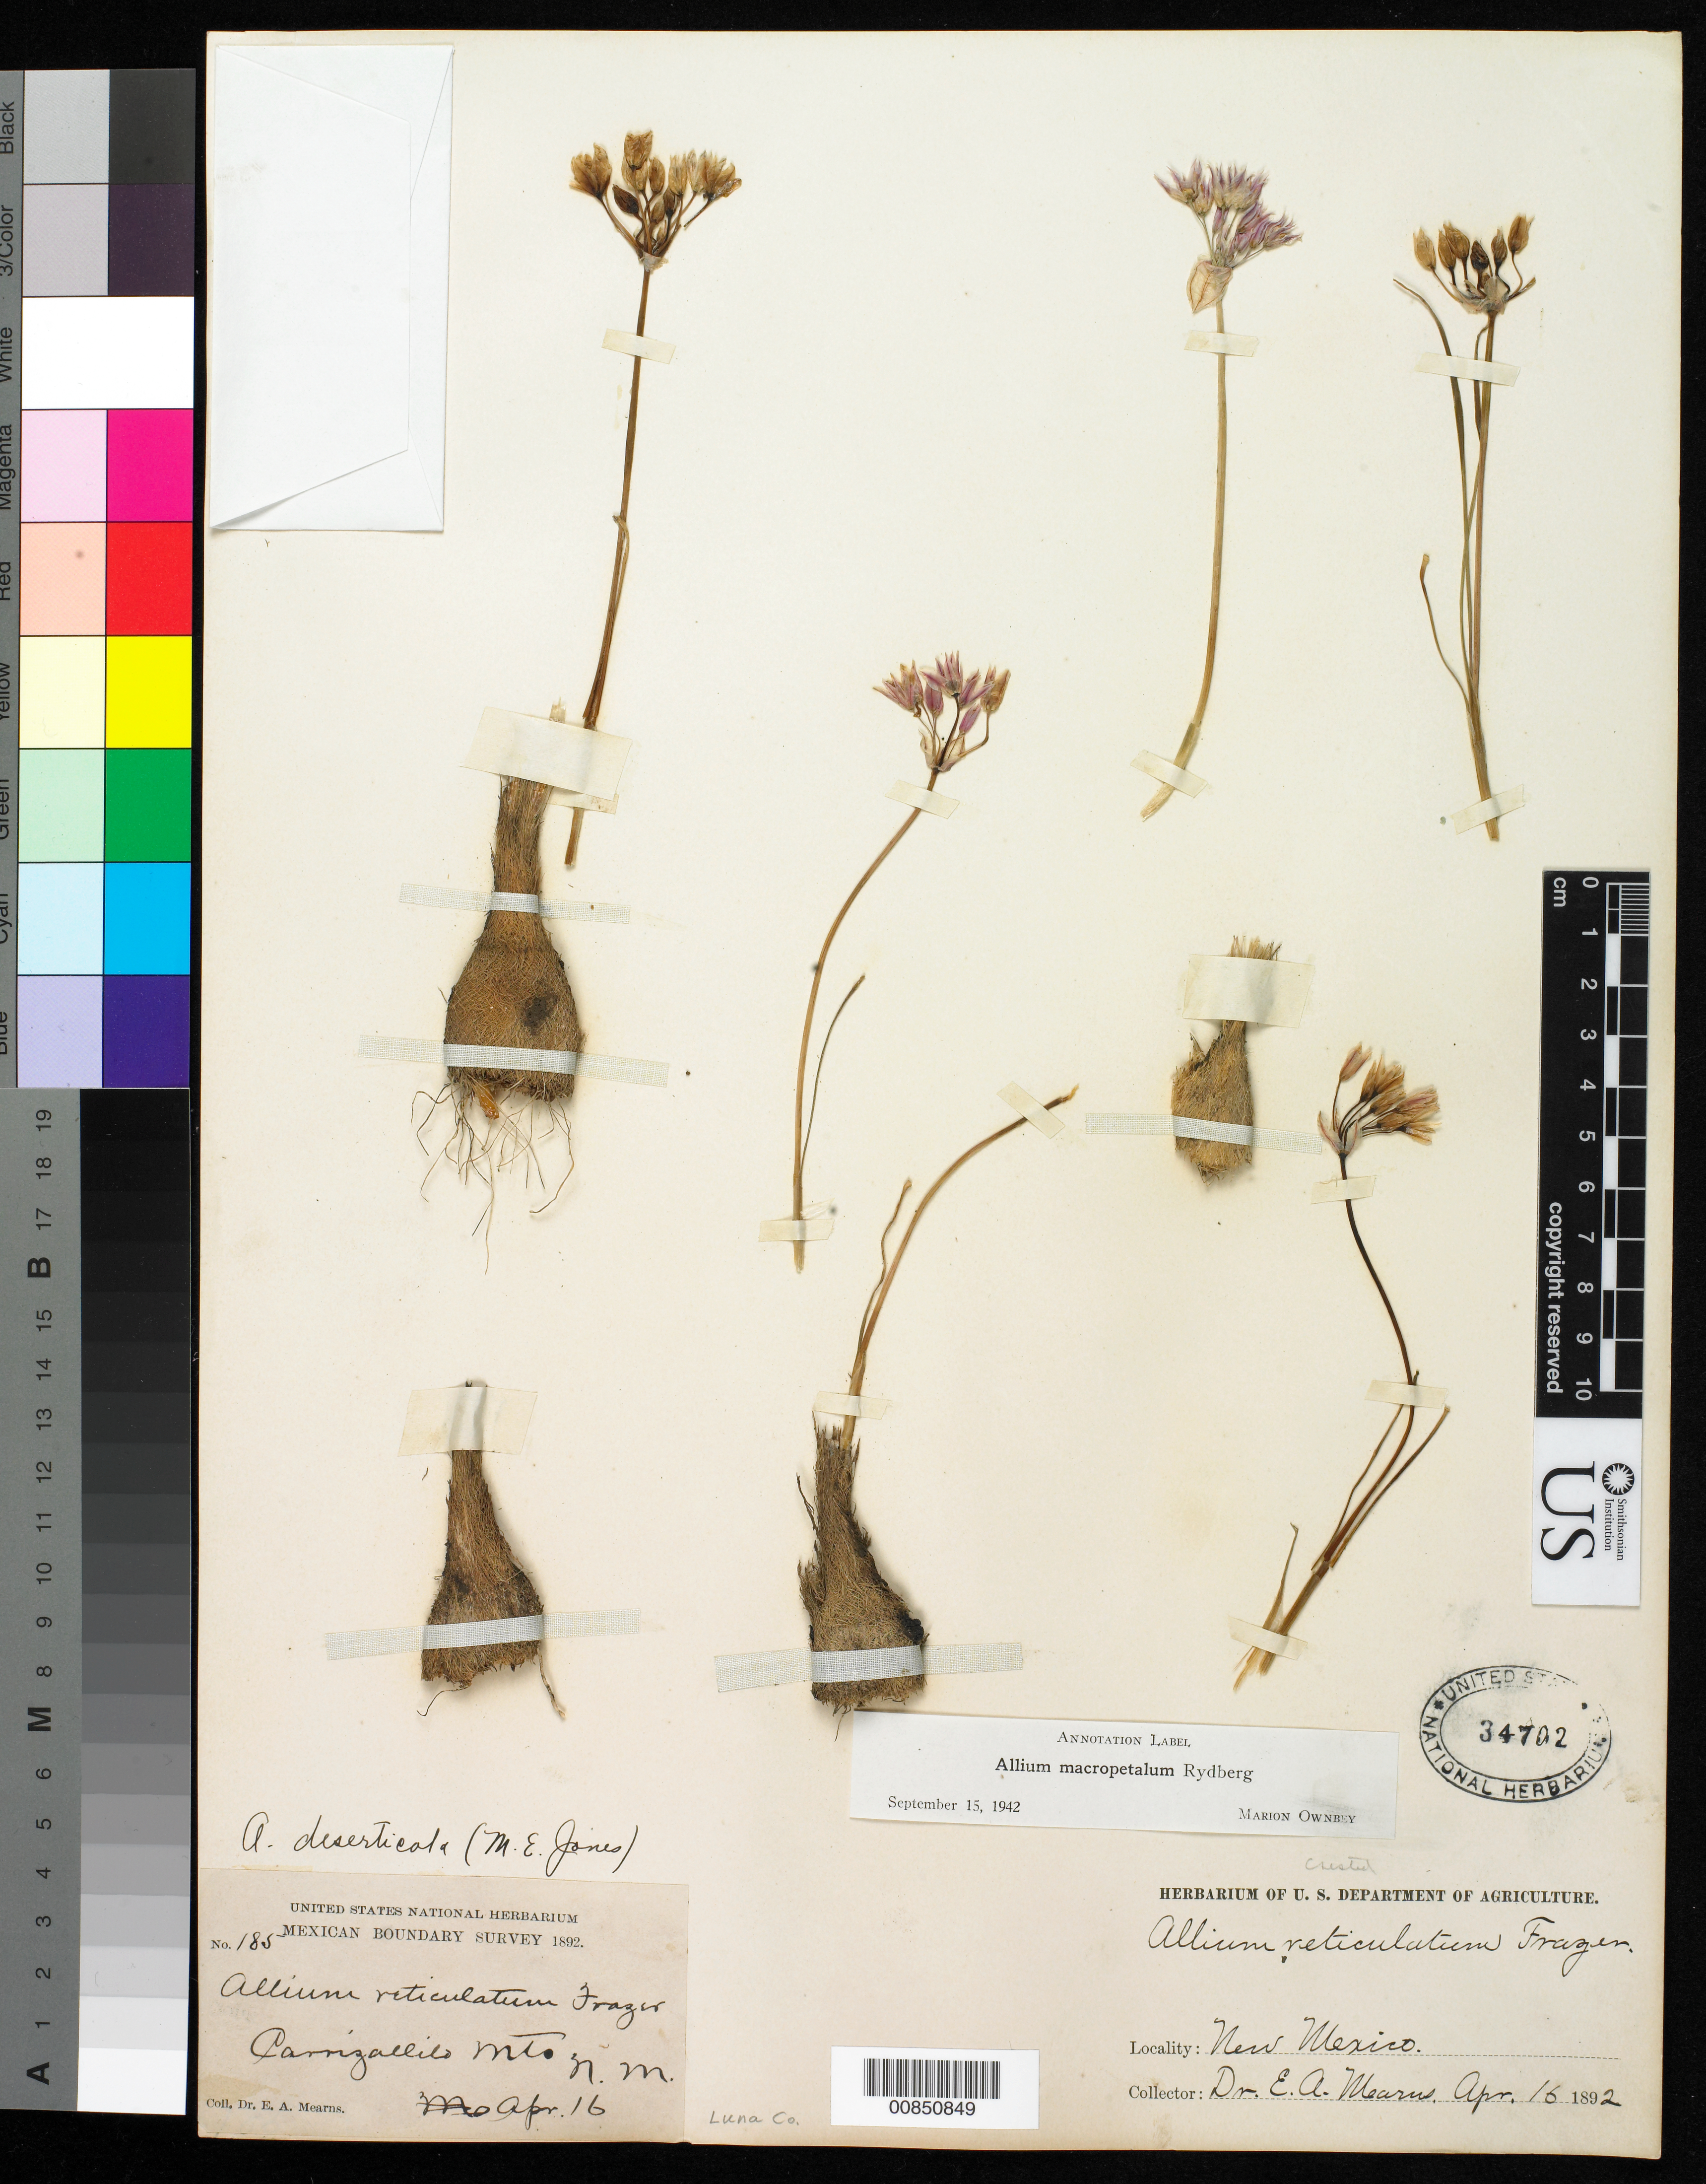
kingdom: Plantae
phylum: Tracheophyta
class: Liliopsida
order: Asparagales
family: Amaryllidaceae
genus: Allium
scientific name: Allium macropetalum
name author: Rydb.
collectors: E. A. Mearns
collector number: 185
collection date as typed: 16 Apr 1892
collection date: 1892-04-16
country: United States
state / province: New Mexico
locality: Carrizalillo Mts., New Mexico.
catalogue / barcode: US 34702